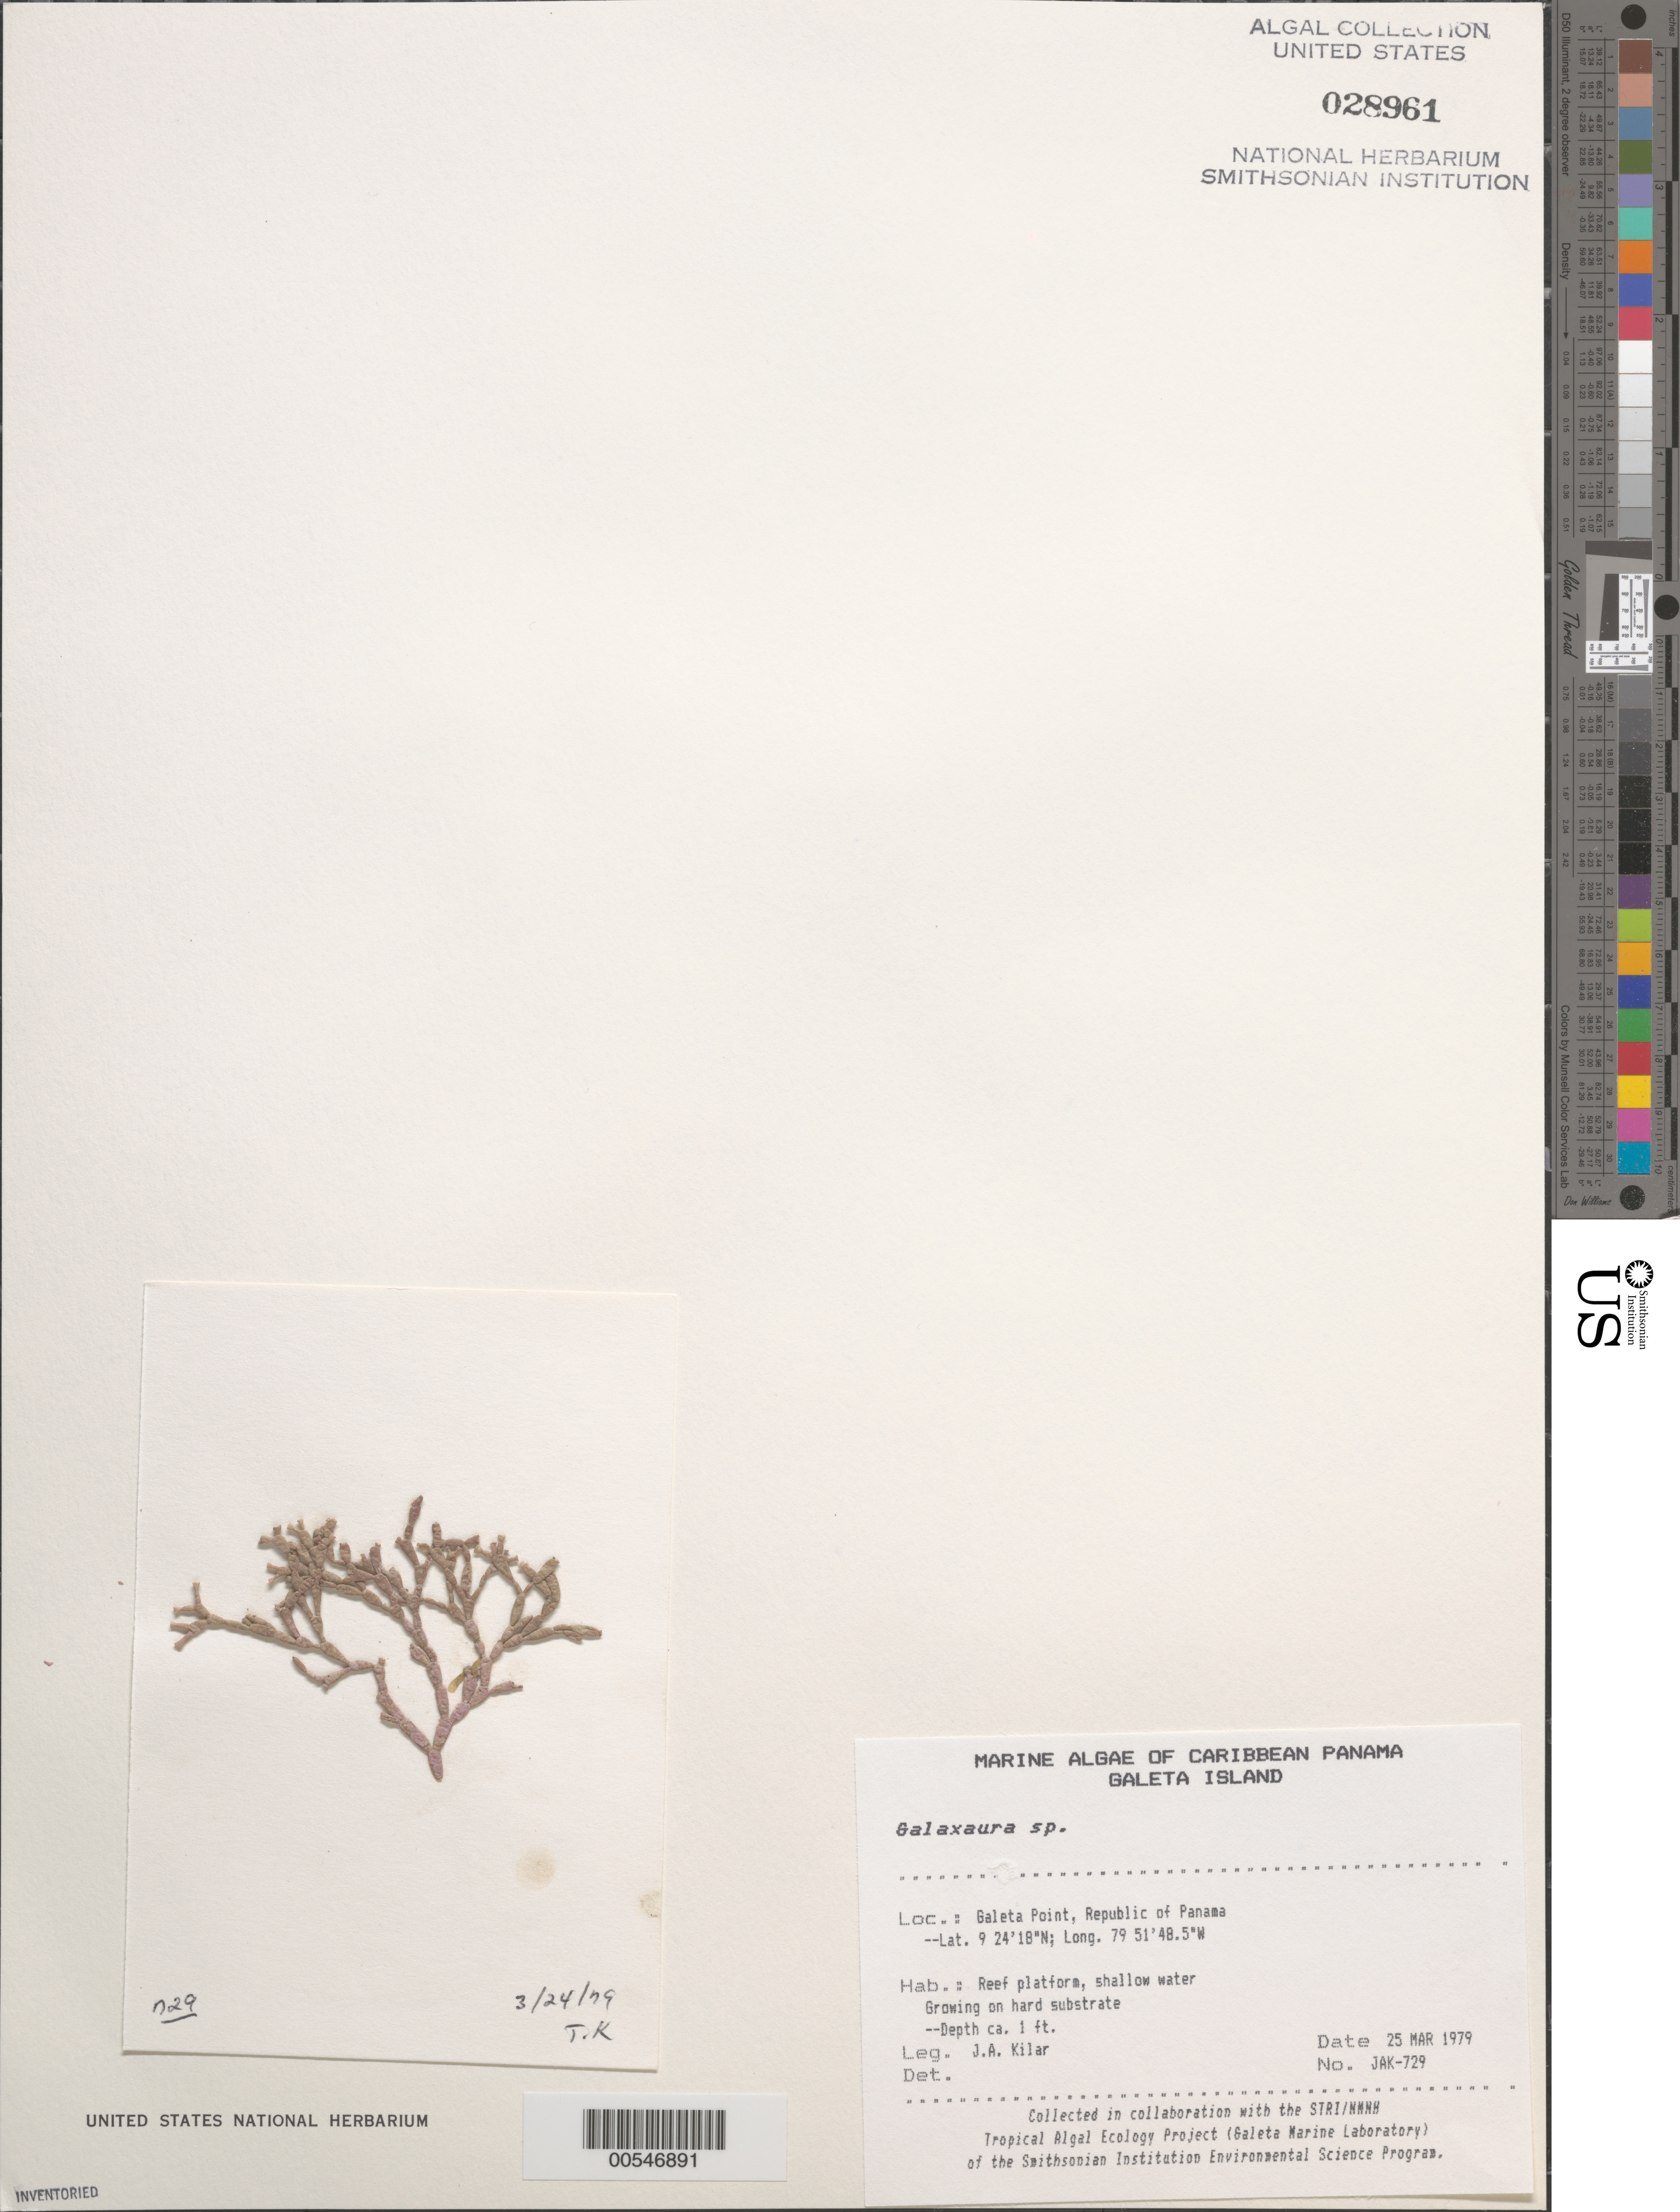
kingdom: Plantae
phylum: Rhodophyta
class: Florideophyceae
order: Nemaliales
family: Galaxauraceae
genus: Galaxaura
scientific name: Galaxaura sp.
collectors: J. A. Kilar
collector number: JAK-729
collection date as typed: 25 Mar 1979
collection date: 1979-03-25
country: Panama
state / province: Colón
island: Galeta Island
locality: Galeta Point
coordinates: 9 24' 18" N, 79 51' 48.5" W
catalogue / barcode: US 28961